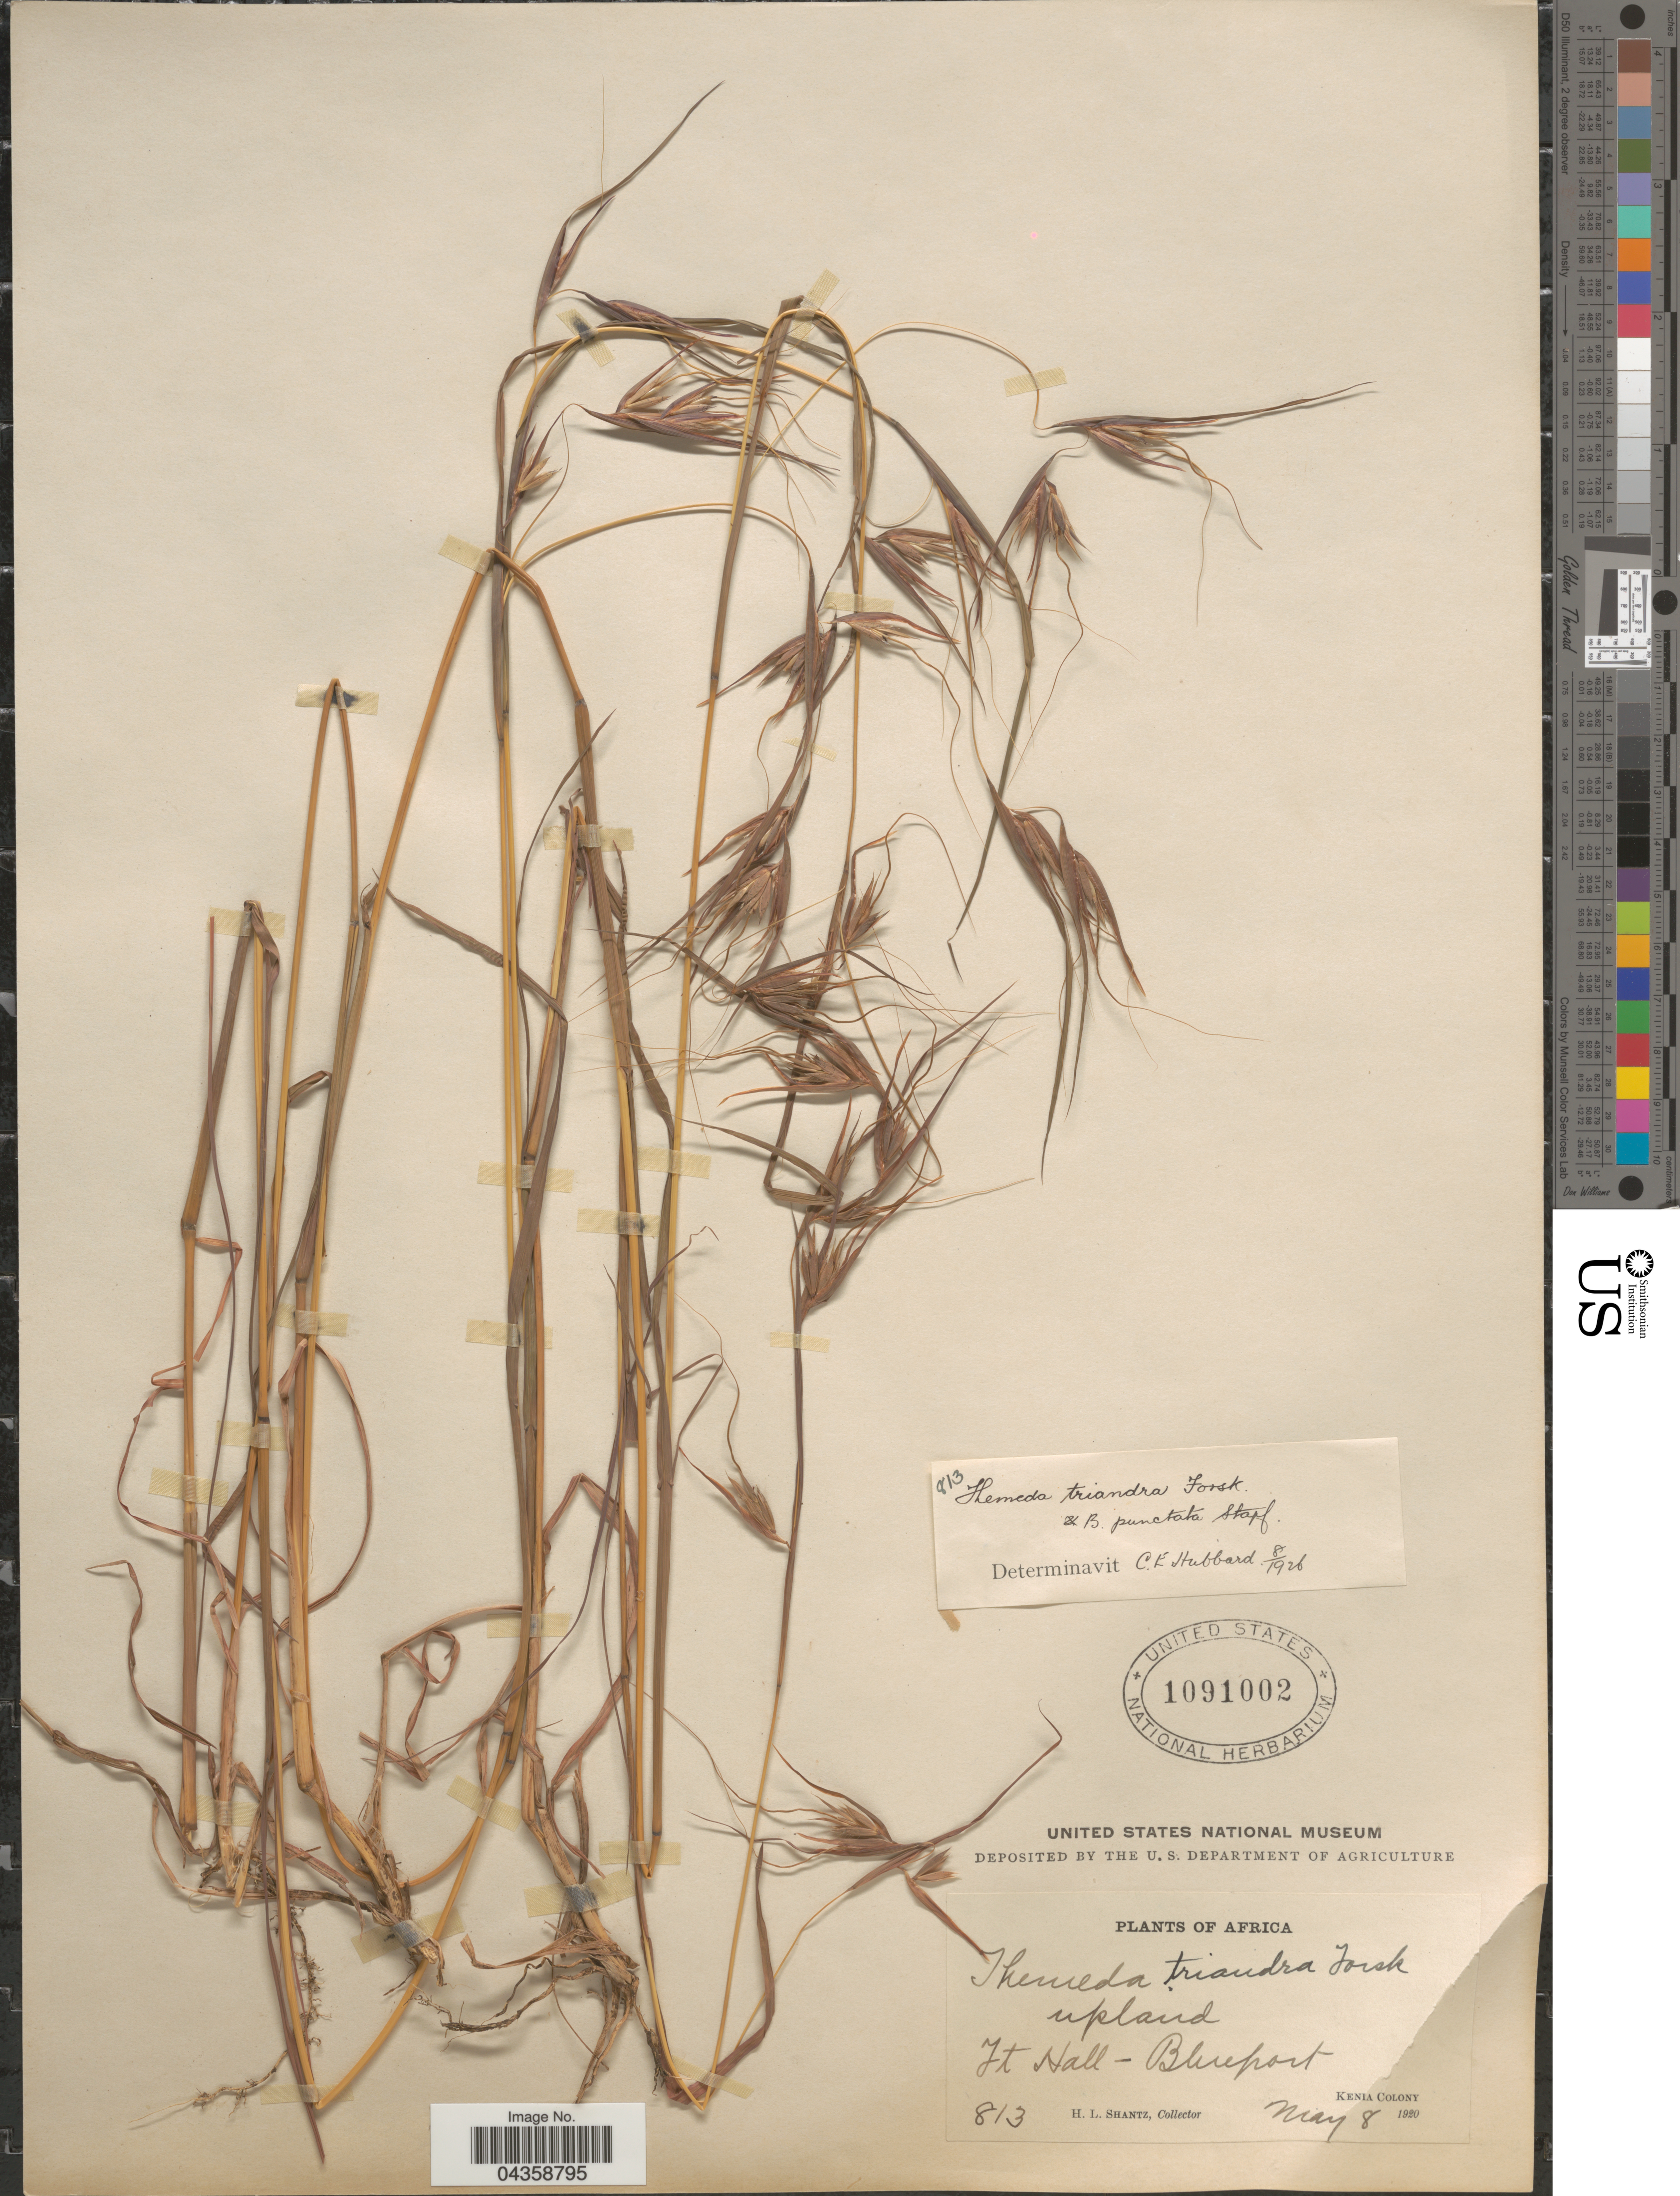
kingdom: Plantae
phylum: Tracheophyta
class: Liliopsida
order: Poales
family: Poaceae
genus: Themeda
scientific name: Themeda triandra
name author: Forssk.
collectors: H. Shantz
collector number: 813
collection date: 1920-05-08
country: Kenya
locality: Ft Hall - Blueport. Kenia Colony.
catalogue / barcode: US 1091002